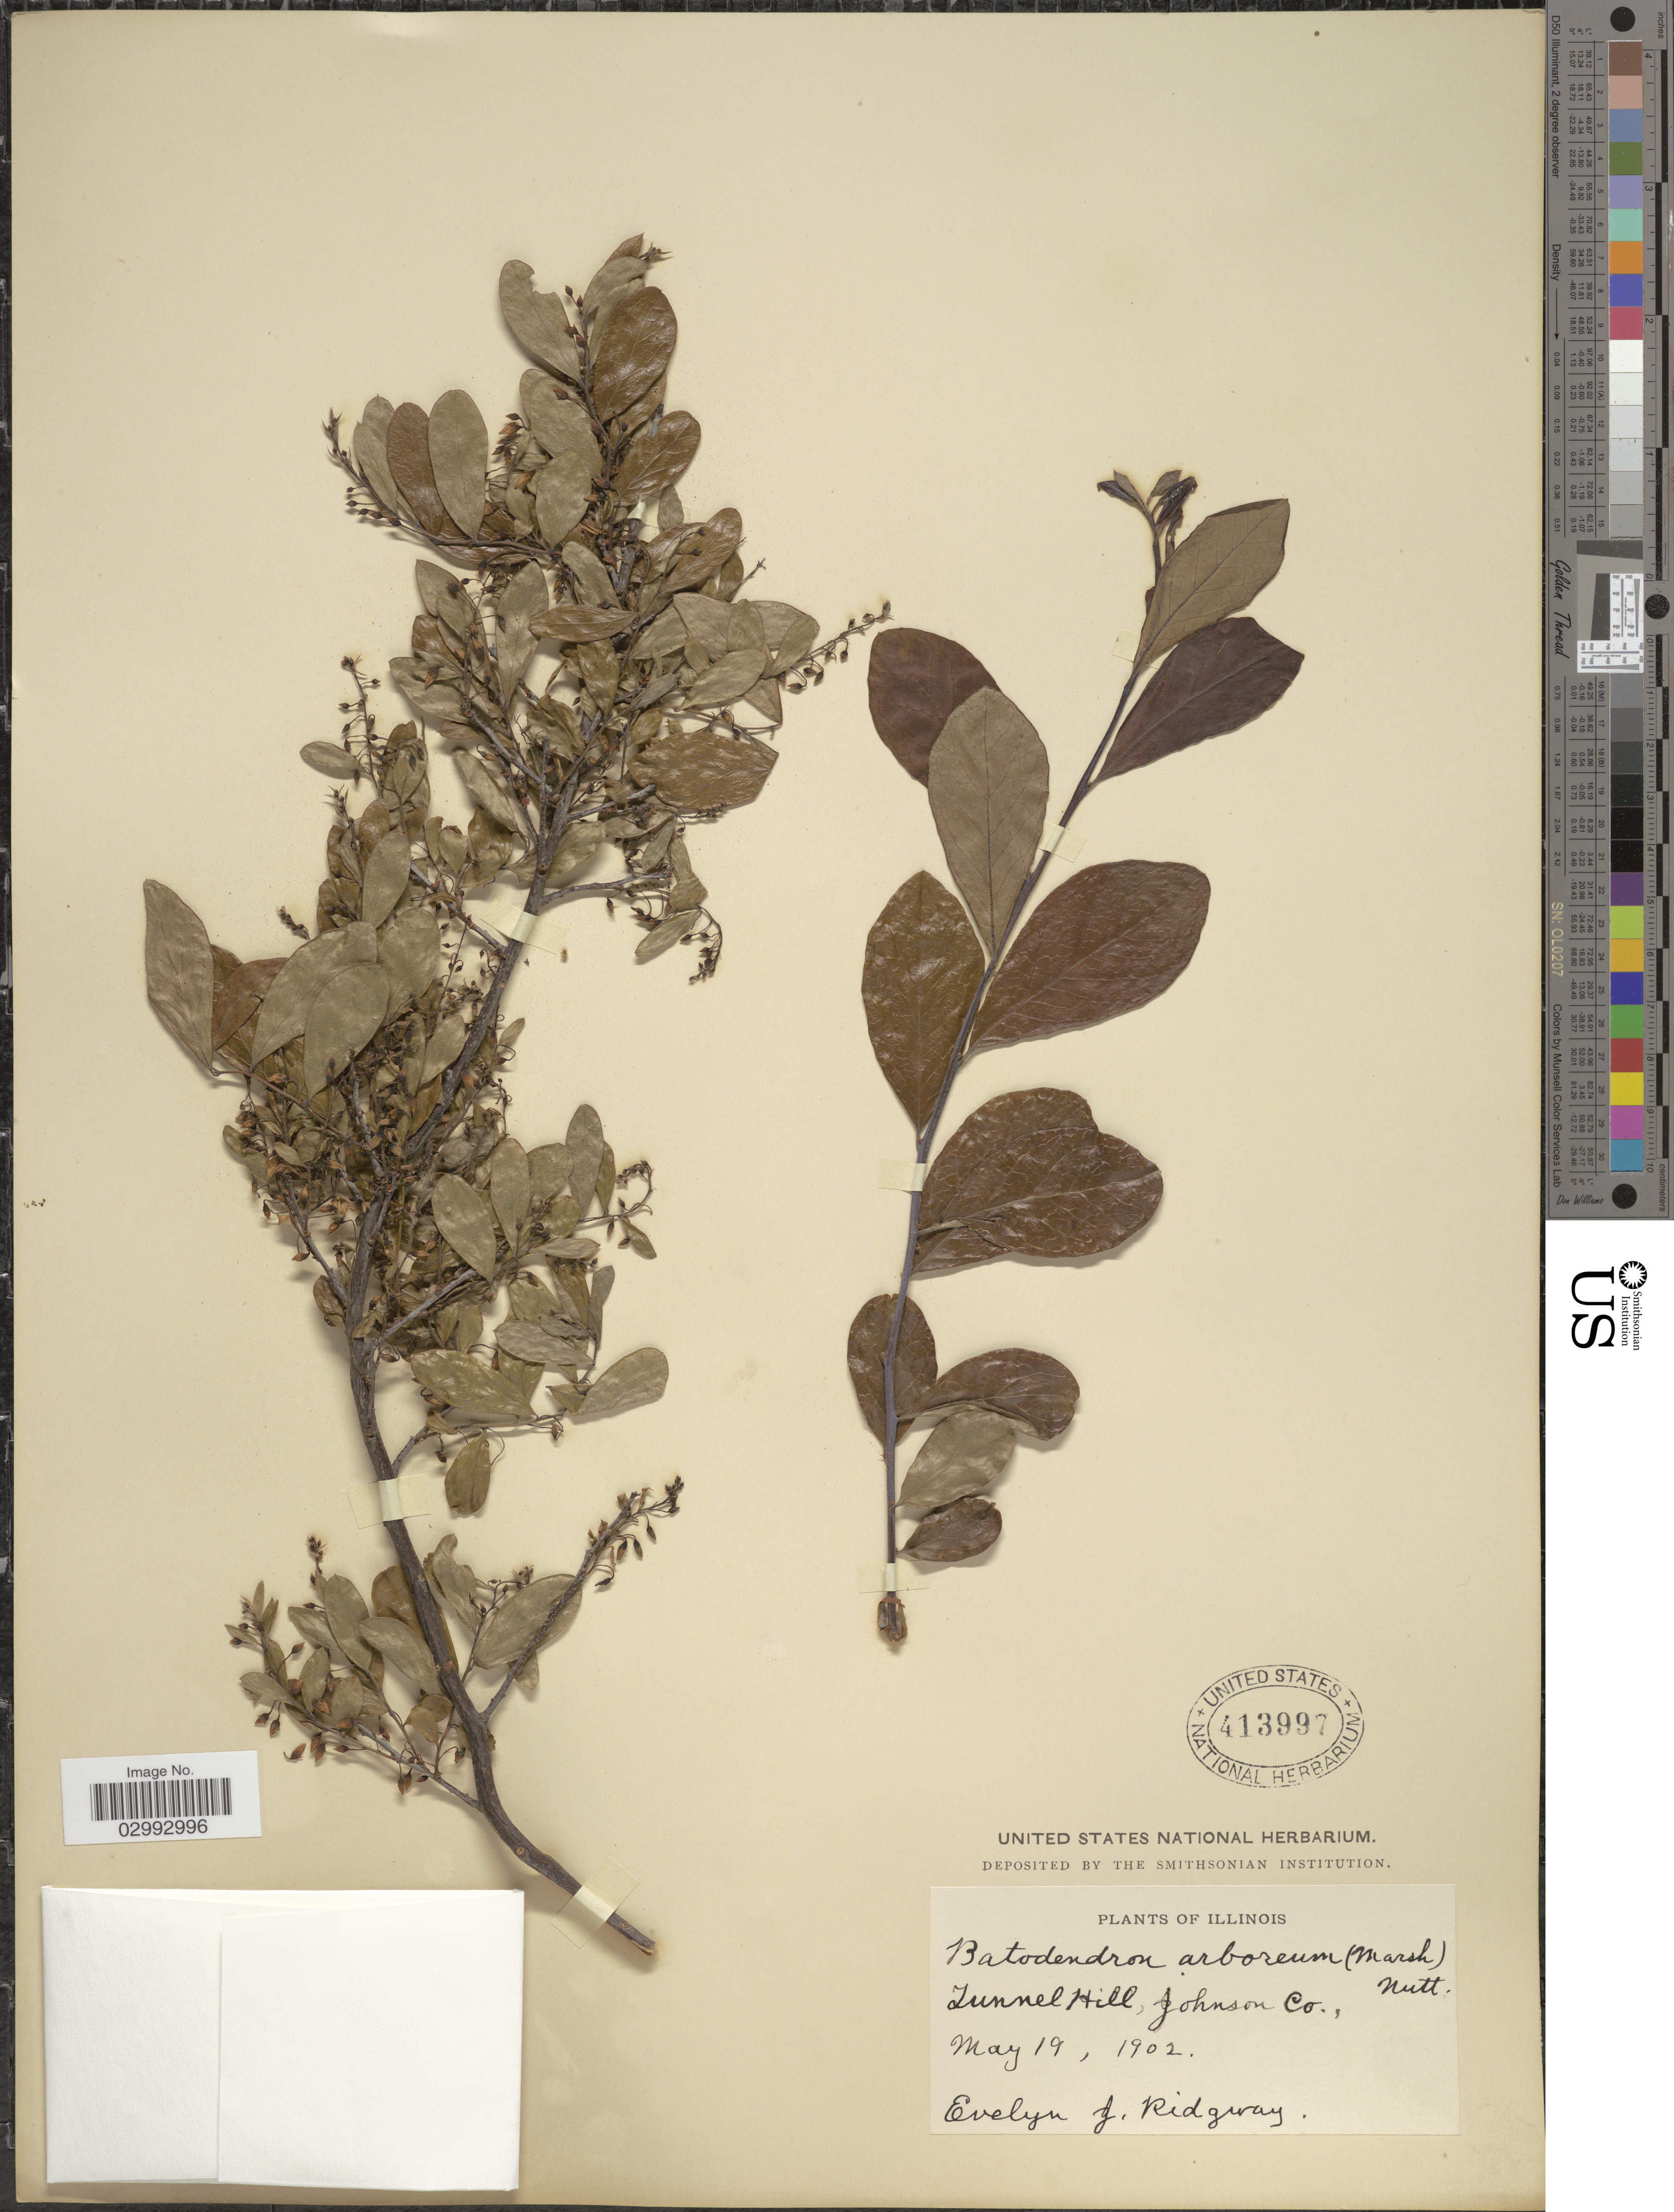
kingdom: Plantae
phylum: Tracheophyta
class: Magnoliopsida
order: Ericales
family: Ericaceae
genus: Batodendron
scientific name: Batodendron arboreum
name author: Nutt.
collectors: E. Ridgway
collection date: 1902-05-19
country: United States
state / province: Illinois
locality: Tunnel Hill, Johnson Co.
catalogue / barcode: US 413997